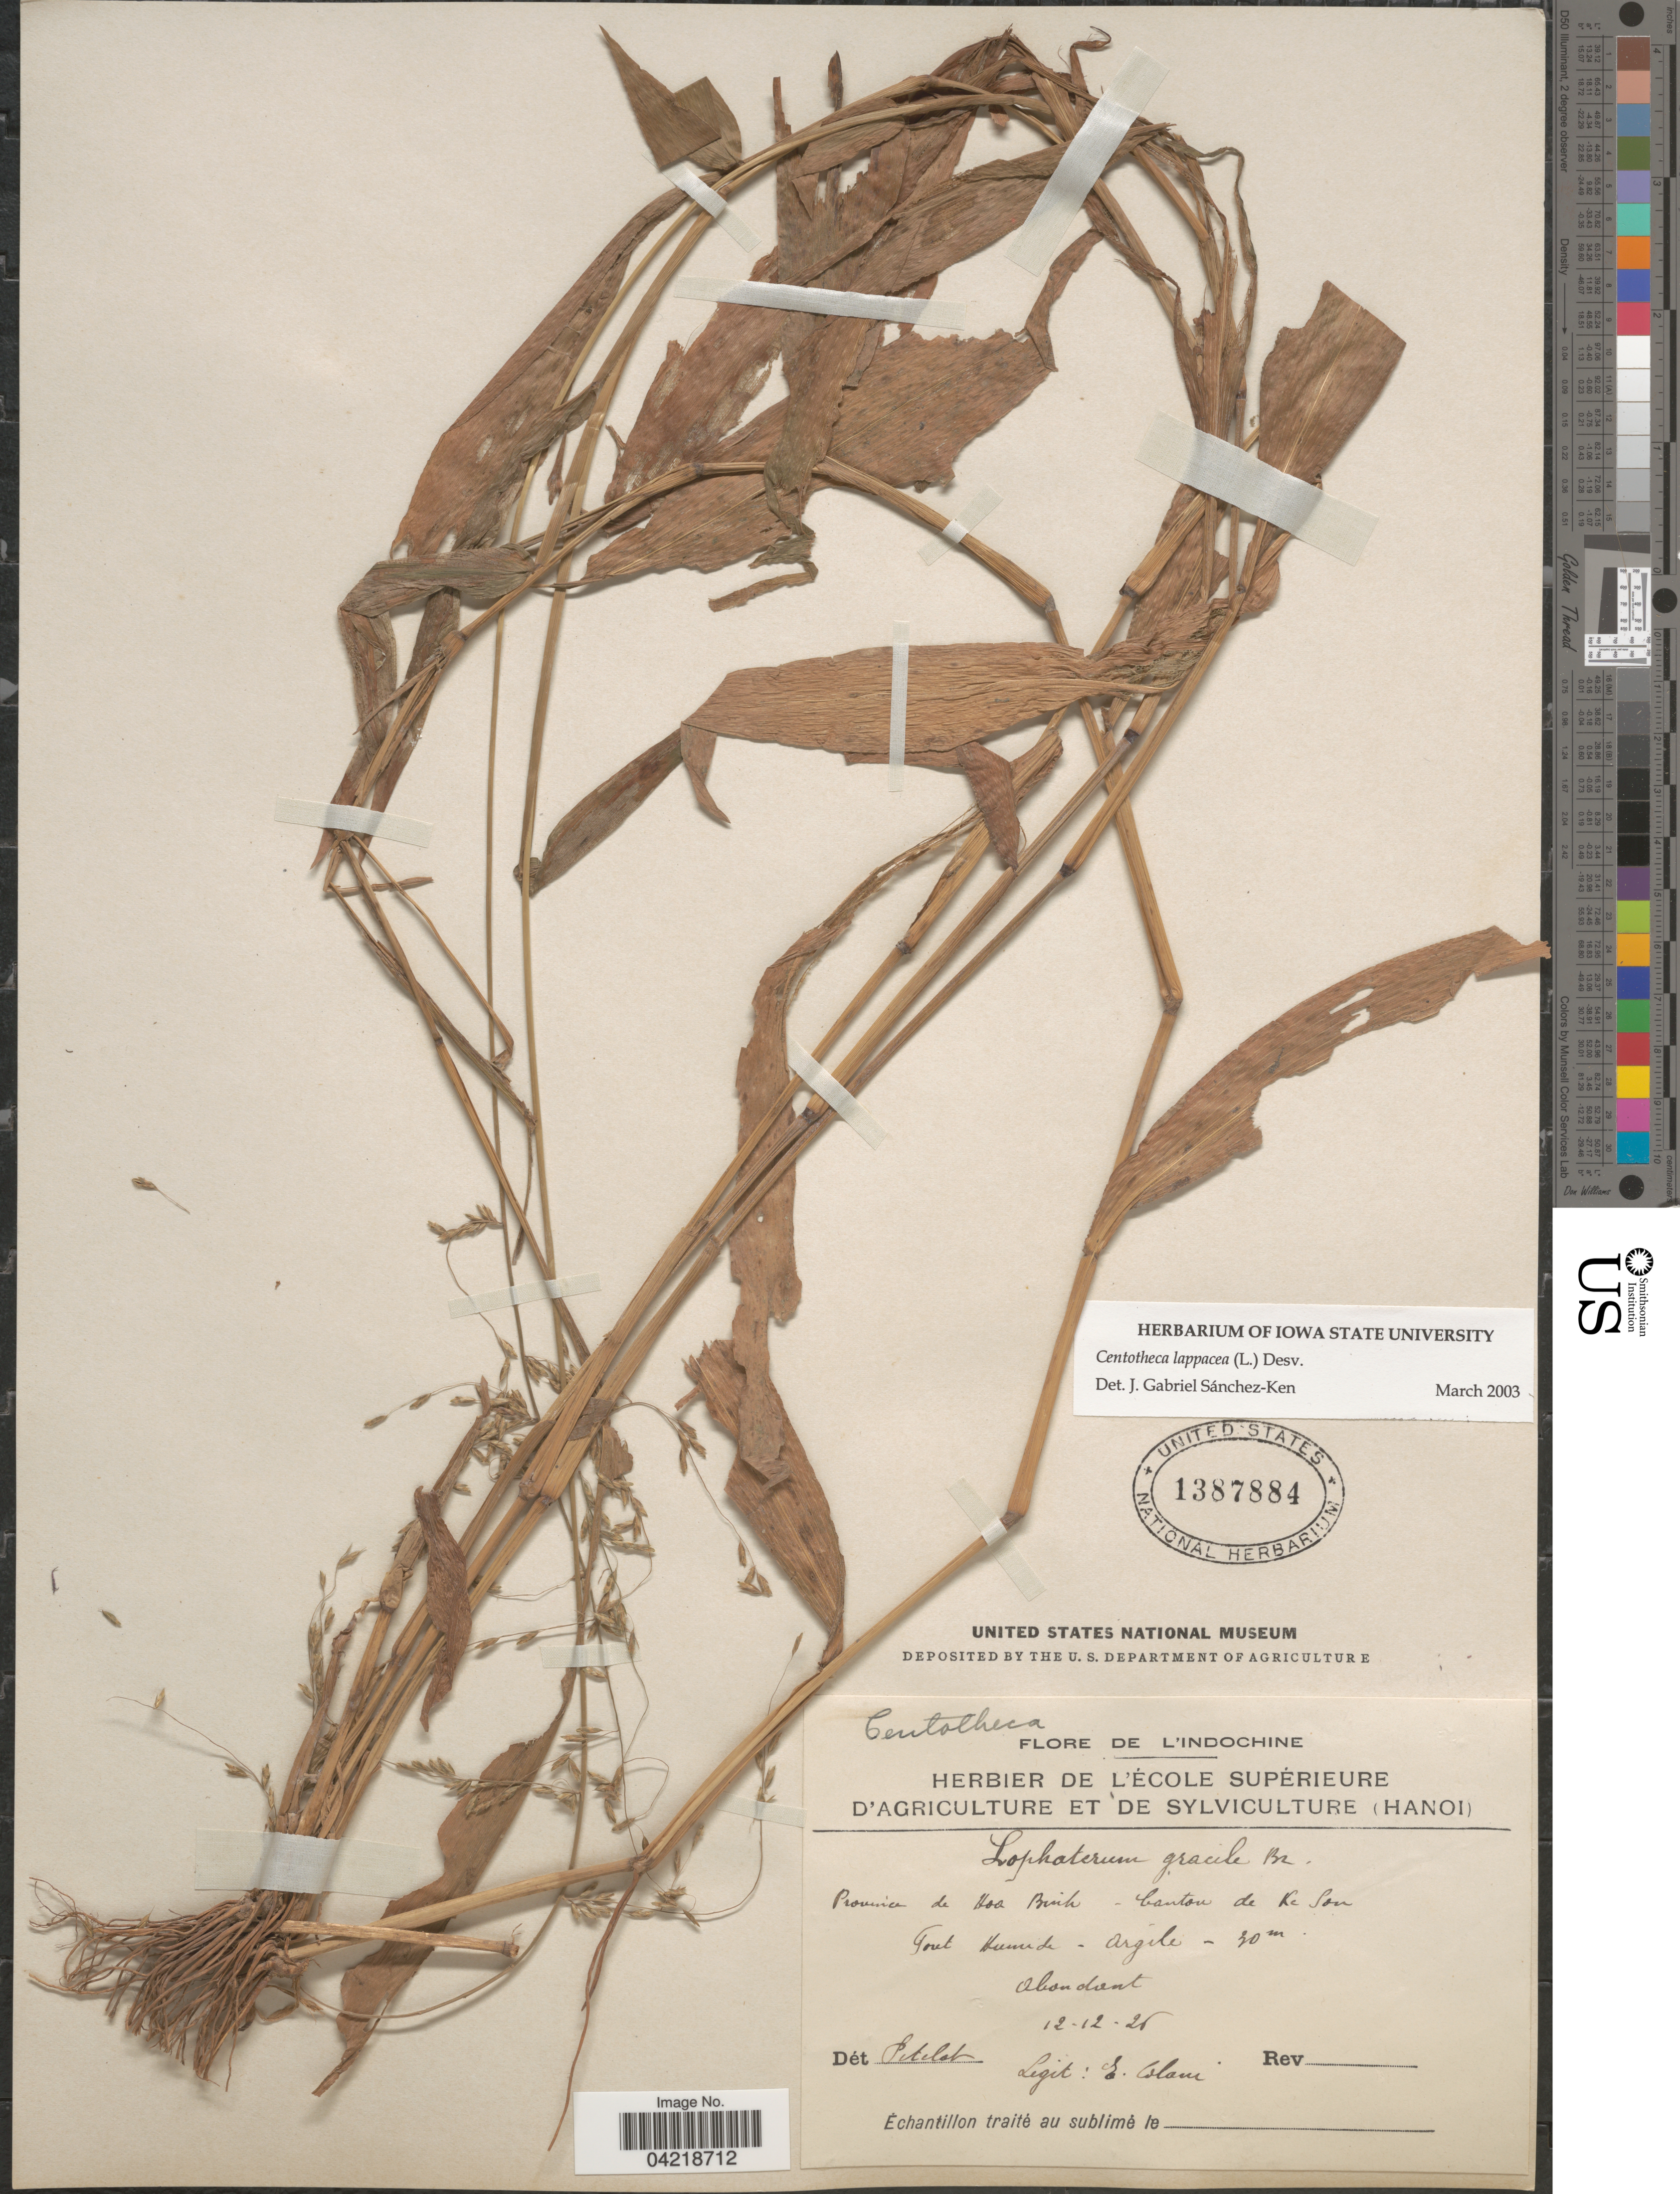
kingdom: Plantae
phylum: Tracheophyta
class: Liliopsida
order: Poales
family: Poaceae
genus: Centotheca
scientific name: Centotheca lappacea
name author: (L.) Desv.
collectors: E. Colani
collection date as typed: Transcribed d/m/y: 12/12/26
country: Vietnam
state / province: Hoa Binh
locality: L'Indochine. Canton de Ke Son. Foret Humide.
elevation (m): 30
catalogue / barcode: US 1387884